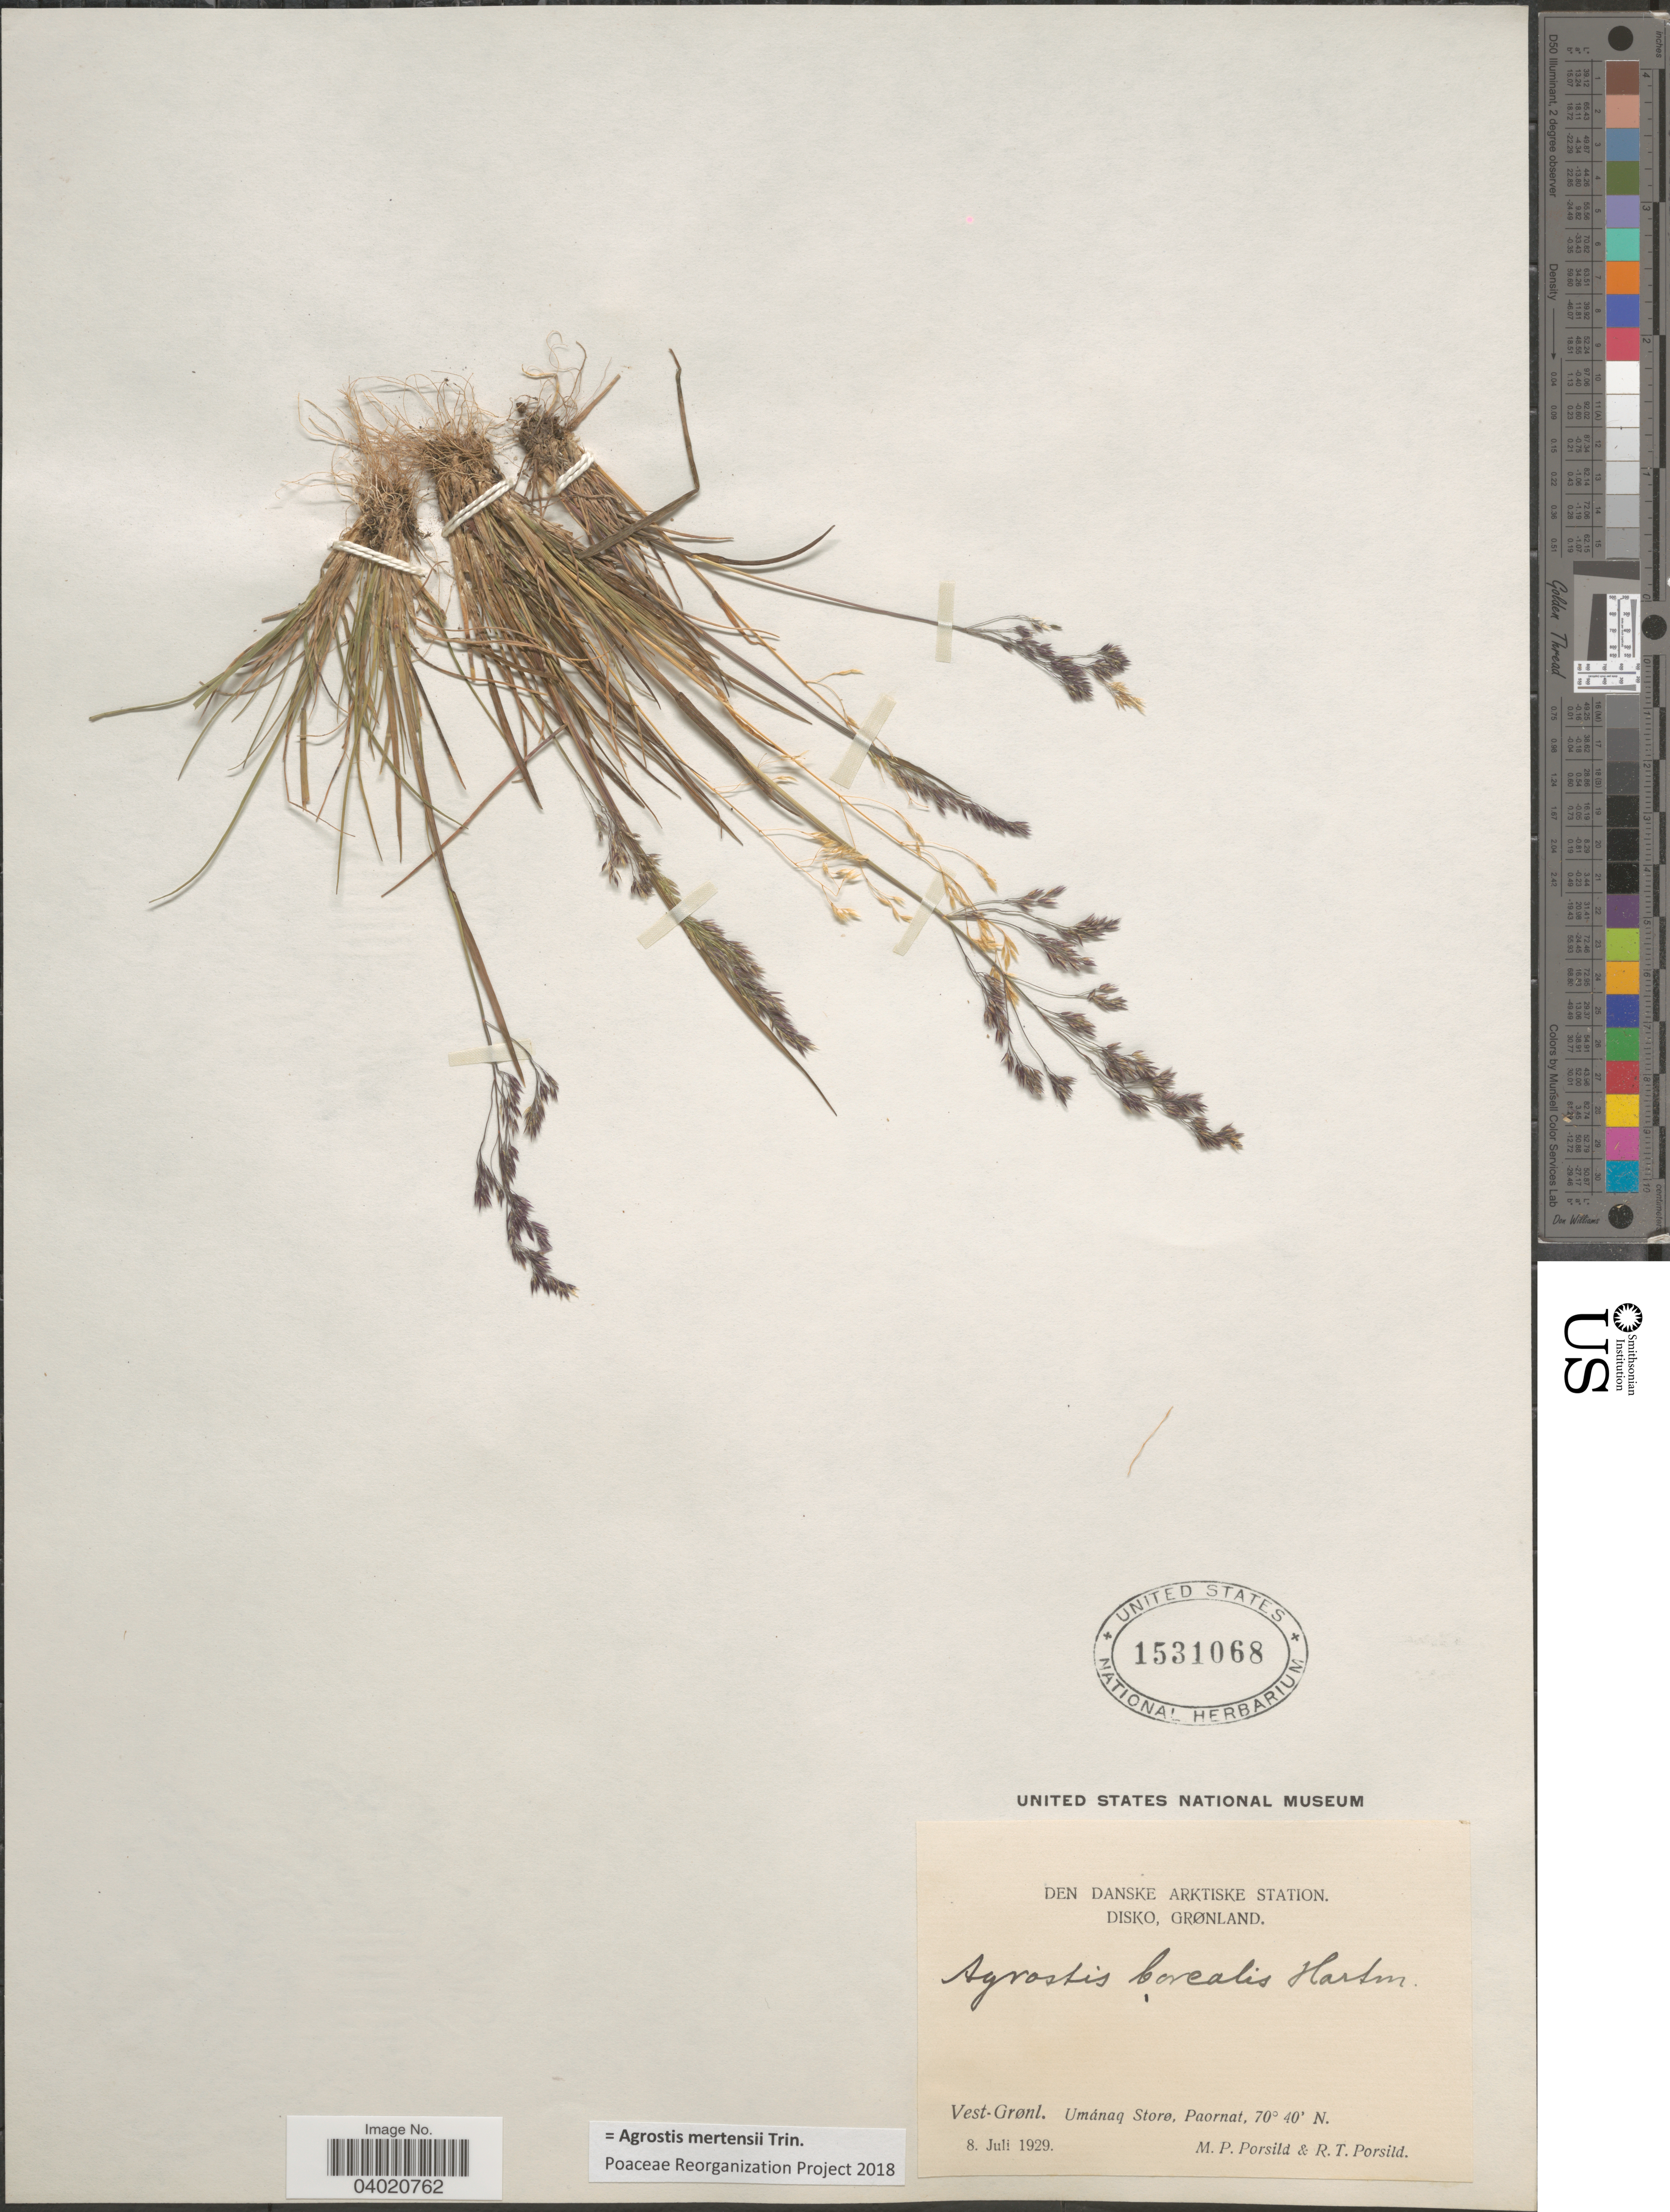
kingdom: Plantae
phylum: Tracheophyta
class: Liliopsida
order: Poales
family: Poaceae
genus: Agrostis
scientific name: Agrostis mertensii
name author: Trin.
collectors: M. P. Porsild & R. T. Porsild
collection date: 1929-07-08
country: Greenland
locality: Den Danske Arktiske Station. Disko, Grønland. Vest-Grønl. Umánaq Storø, Paornat.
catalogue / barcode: US 1531068